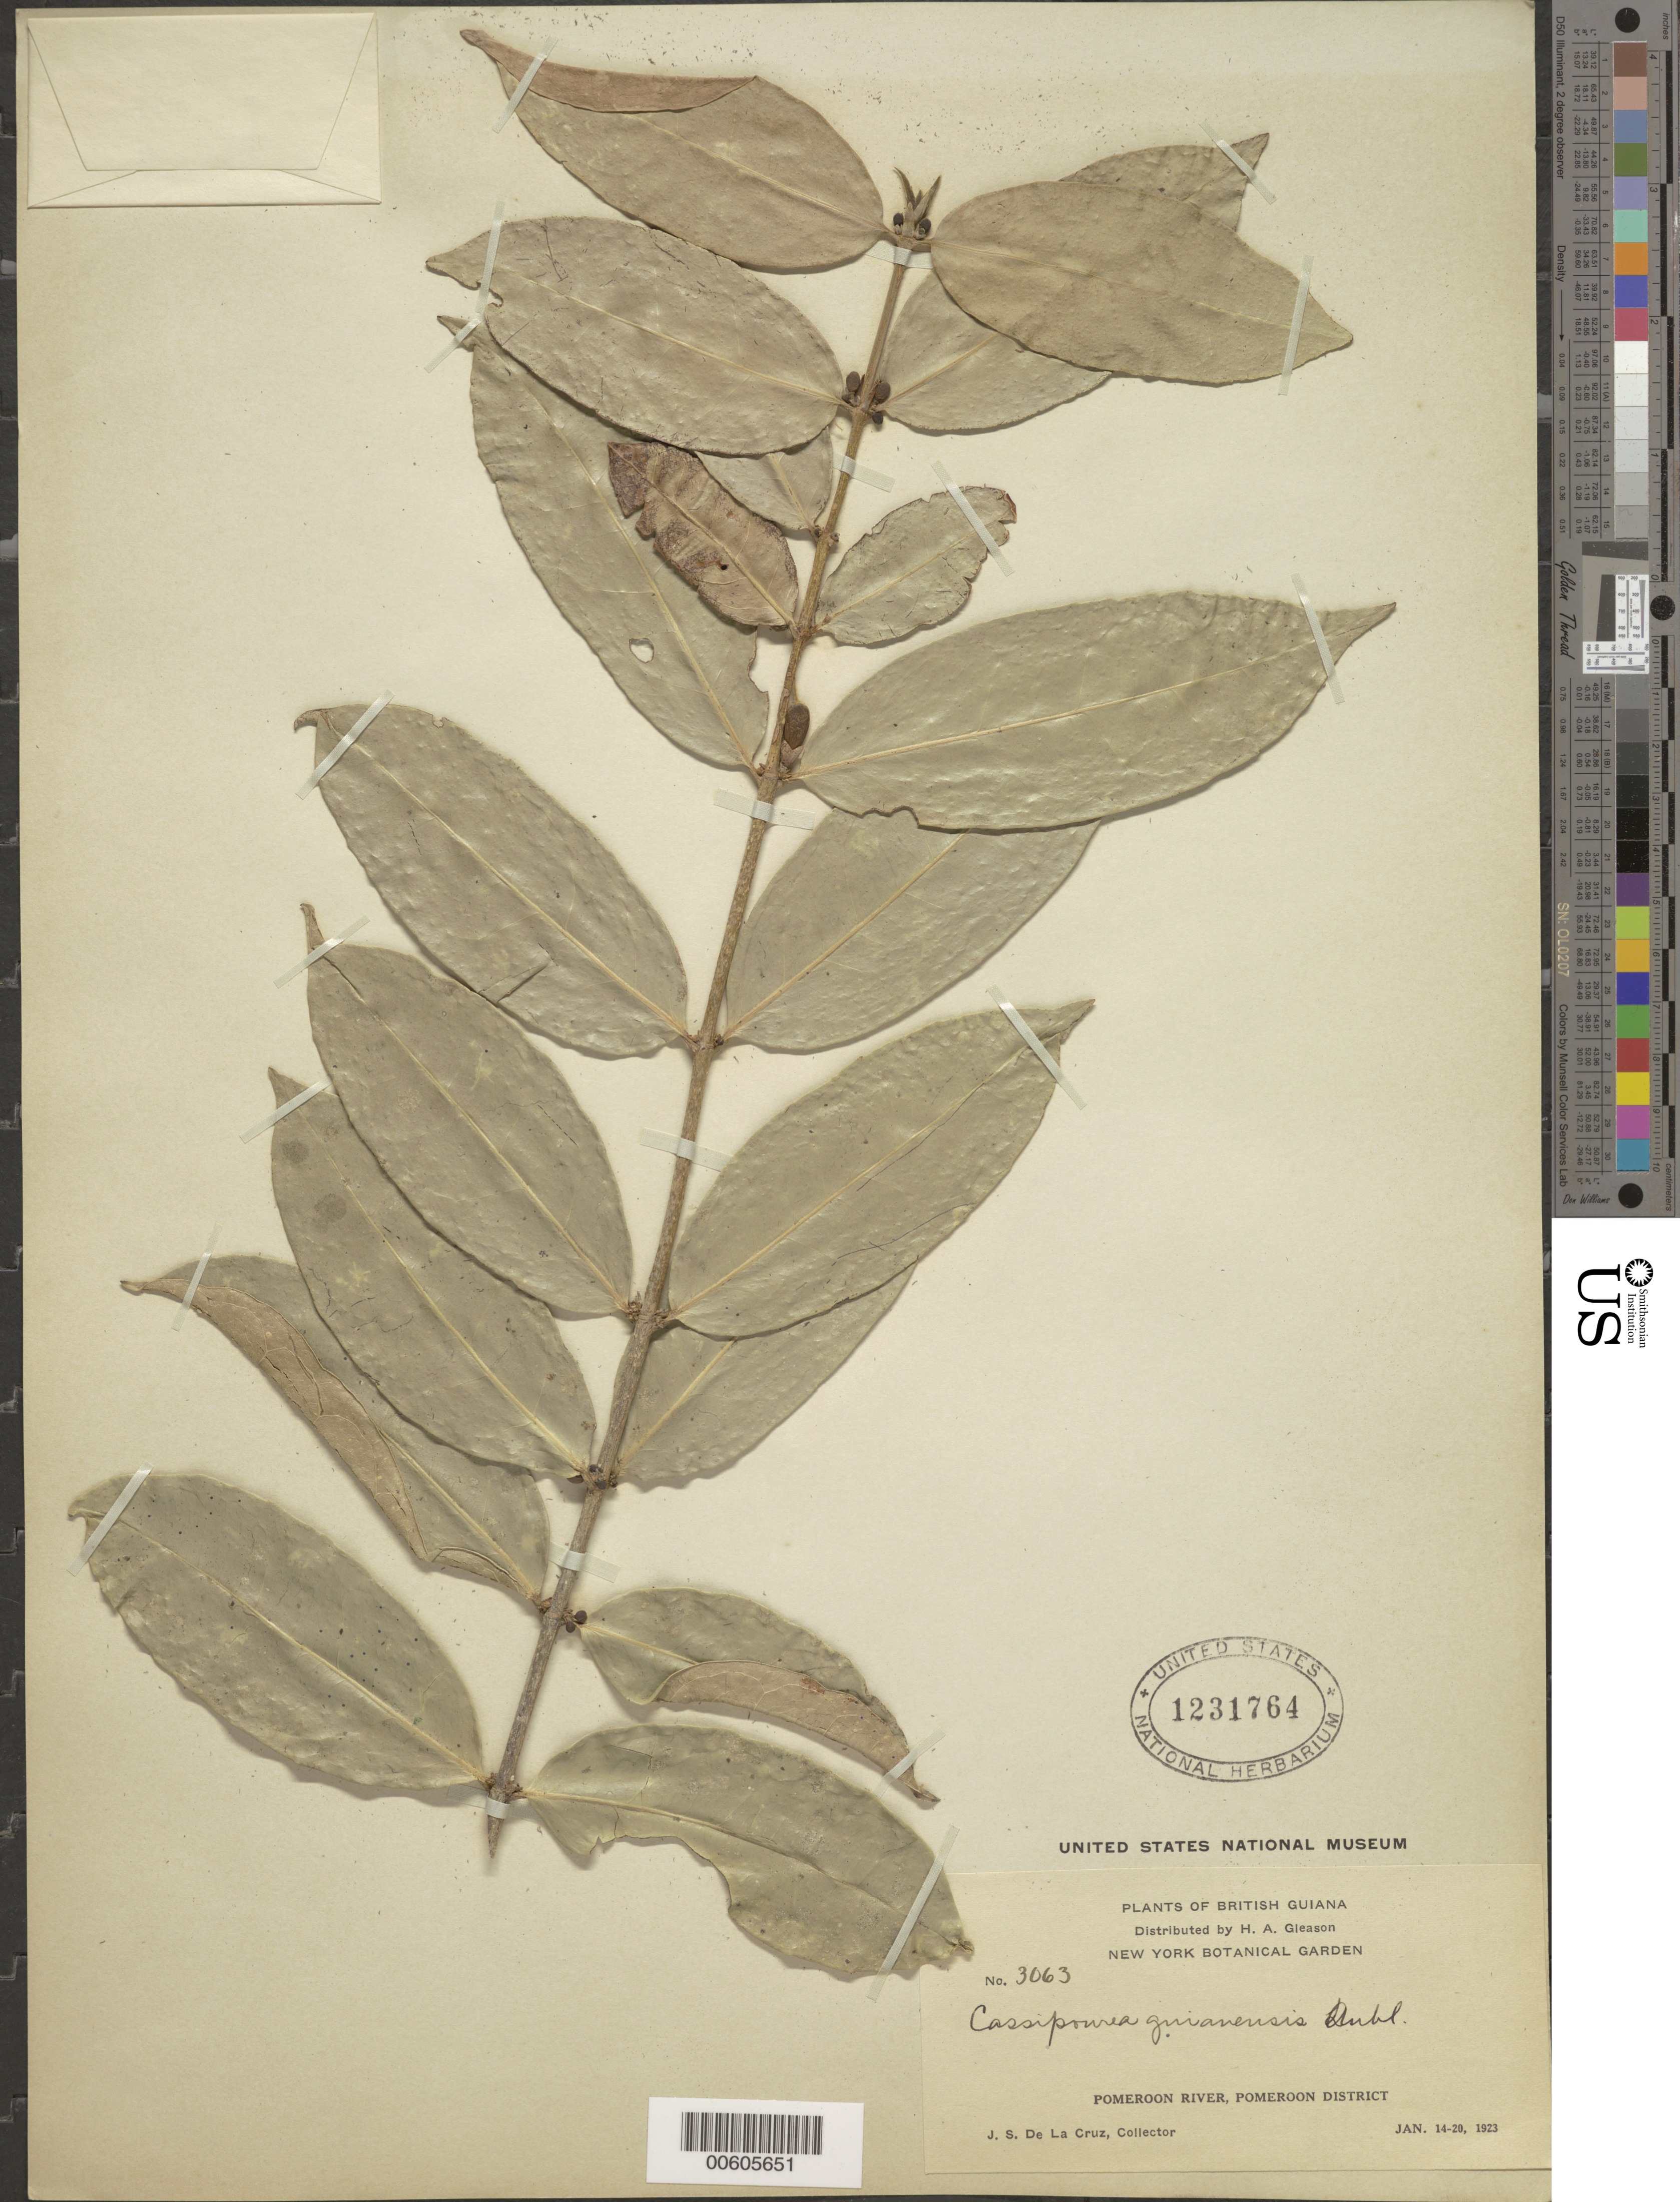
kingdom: Plantae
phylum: Tracheophyta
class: Magnoliopsida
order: Malpighiales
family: Rhizophoraceae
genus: Cassipourea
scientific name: Cassipourea guianensis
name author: Aubl.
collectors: J. S. de la Cruz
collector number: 3063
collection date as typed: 14-Jan-23 to 20-Jan-23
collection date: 1923-01-14/1923-01-20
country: Guyana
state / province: Pomeroon-Supenaam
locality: Pomeroon R.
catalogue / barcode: US 1231764